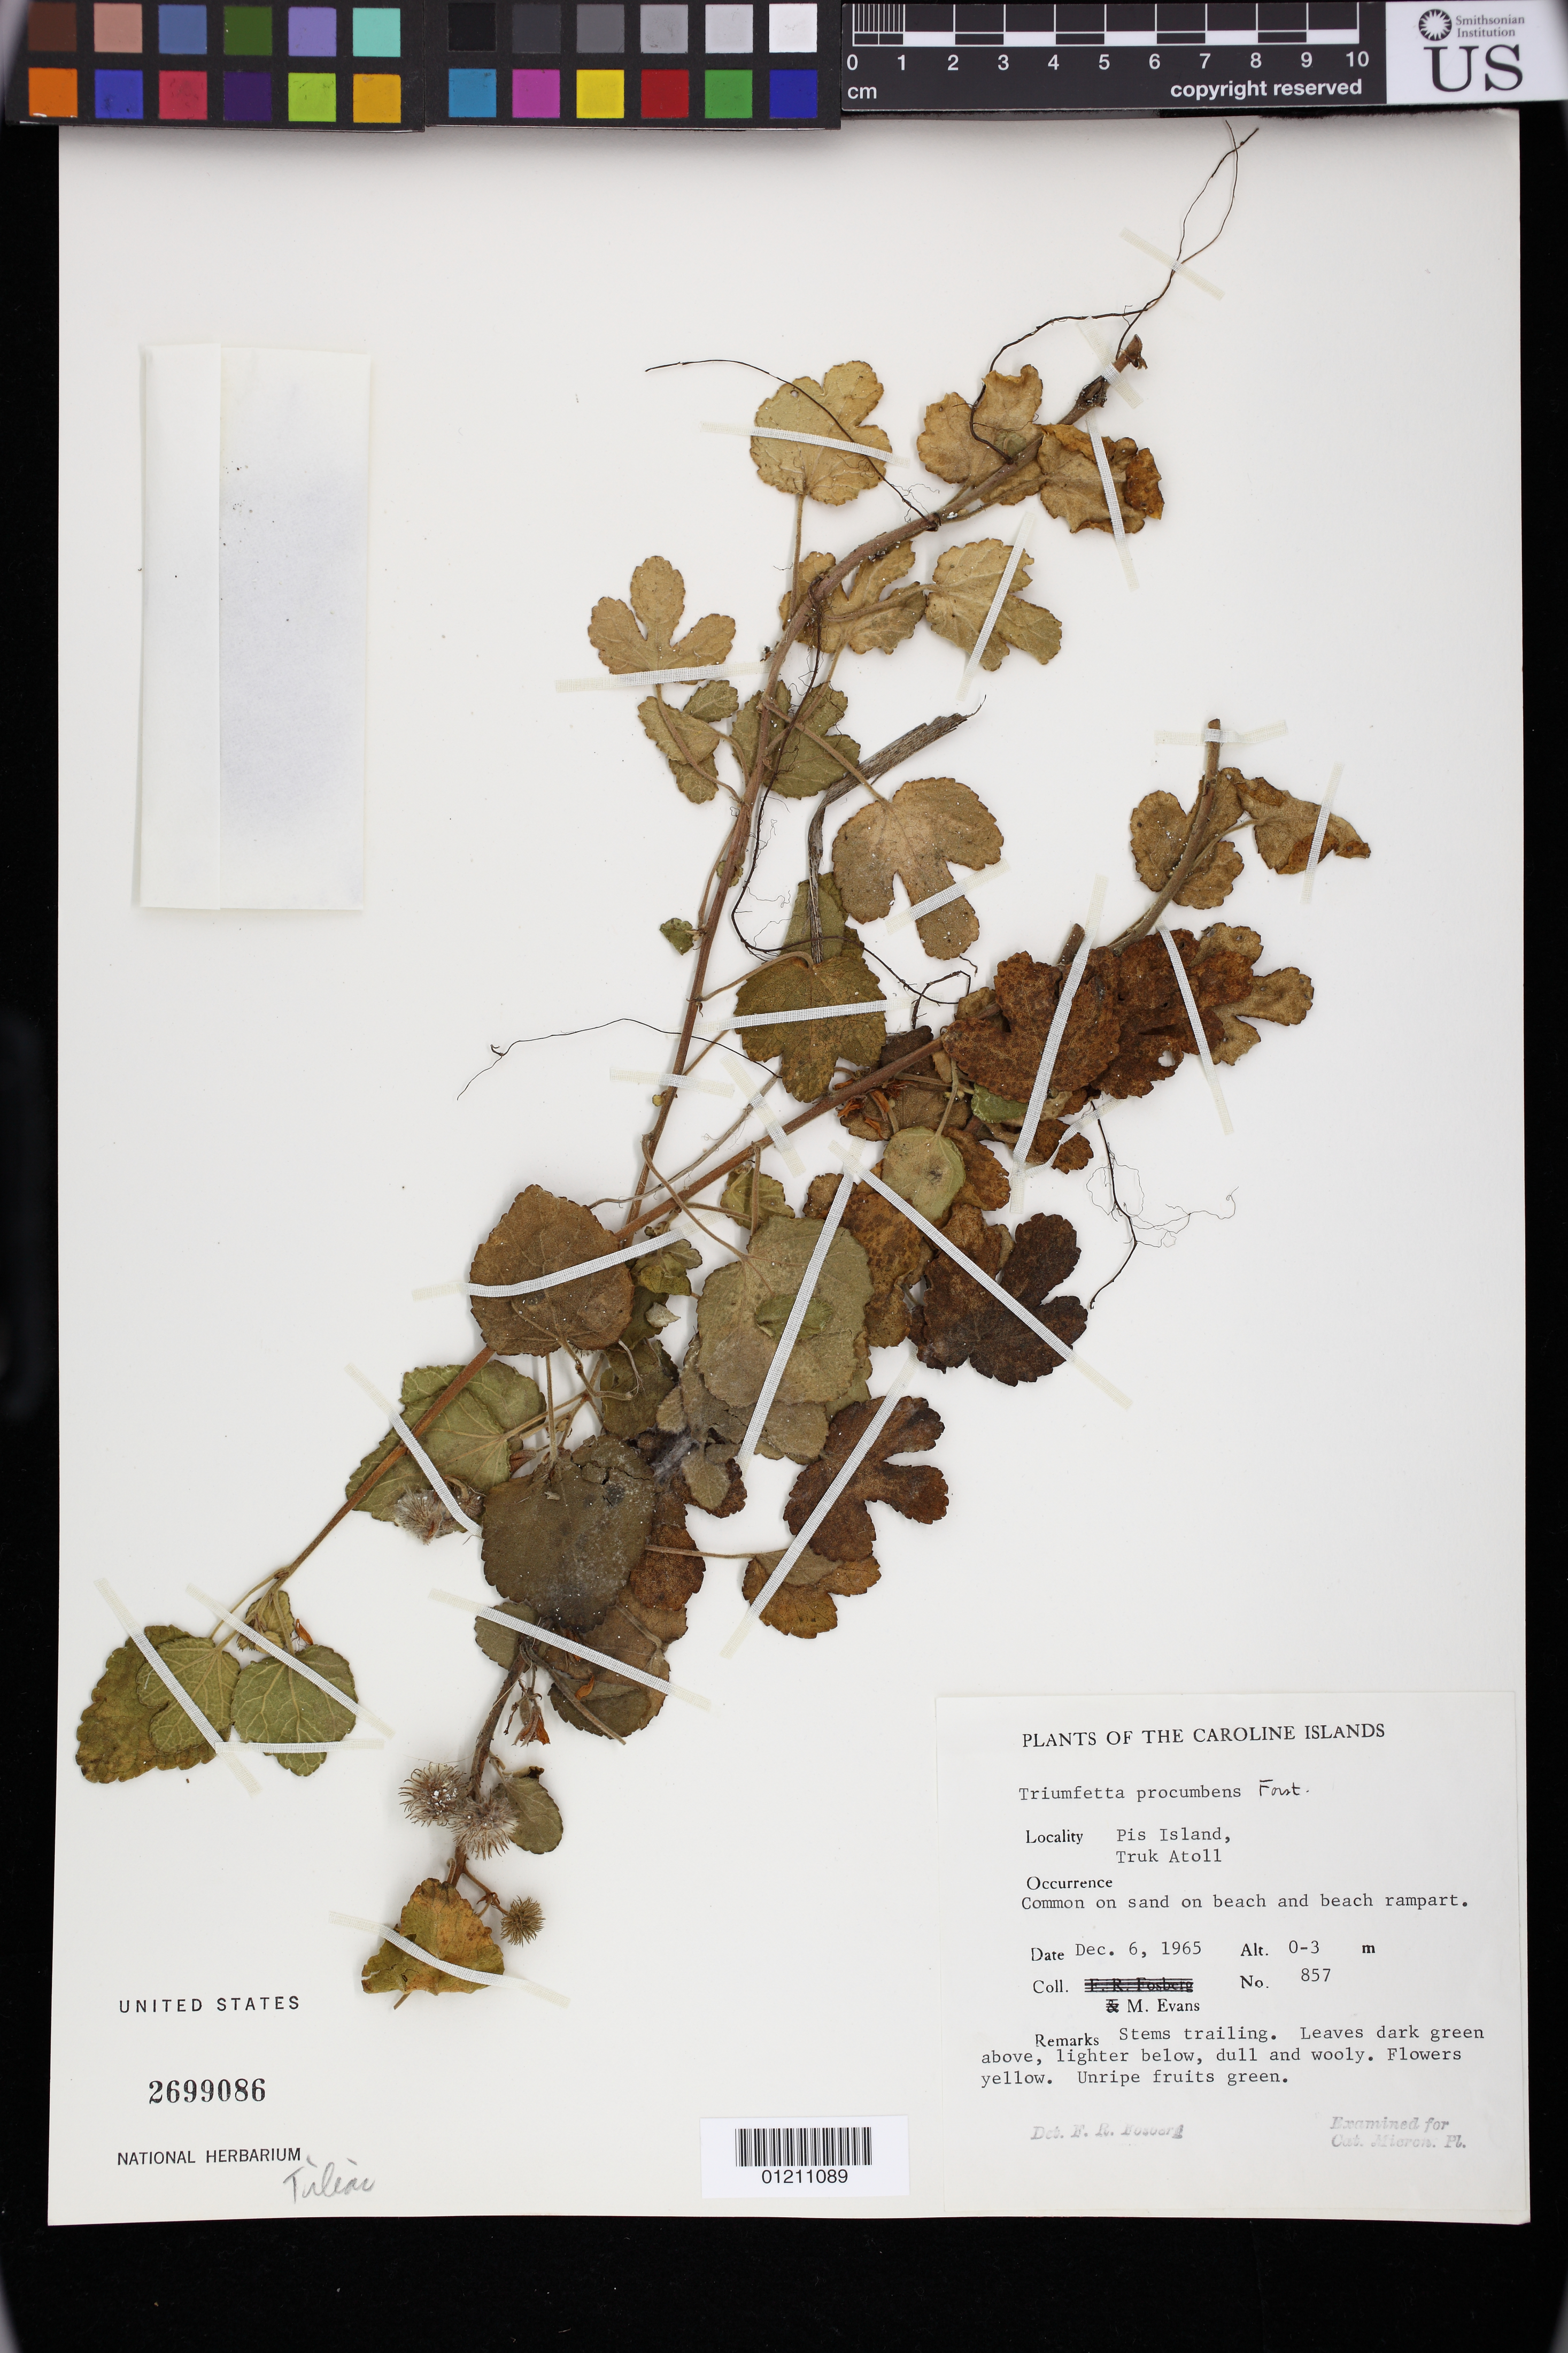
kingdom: Plantae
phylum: Tracheophyta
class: Magnoliopsida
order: Malvales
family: Malvaceae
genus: Triumfetta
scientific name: Triumfetta procumbens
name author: G. Forst.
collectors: M. Evans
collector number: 857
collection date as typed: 12 Jun 1965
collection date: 1965-06-12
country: Micronesia, Federated States of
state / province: Truk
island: Truk Atoll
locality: Caroline Islands: Pis Island, Truk Atoll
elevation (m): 0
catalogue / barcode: US 2699086